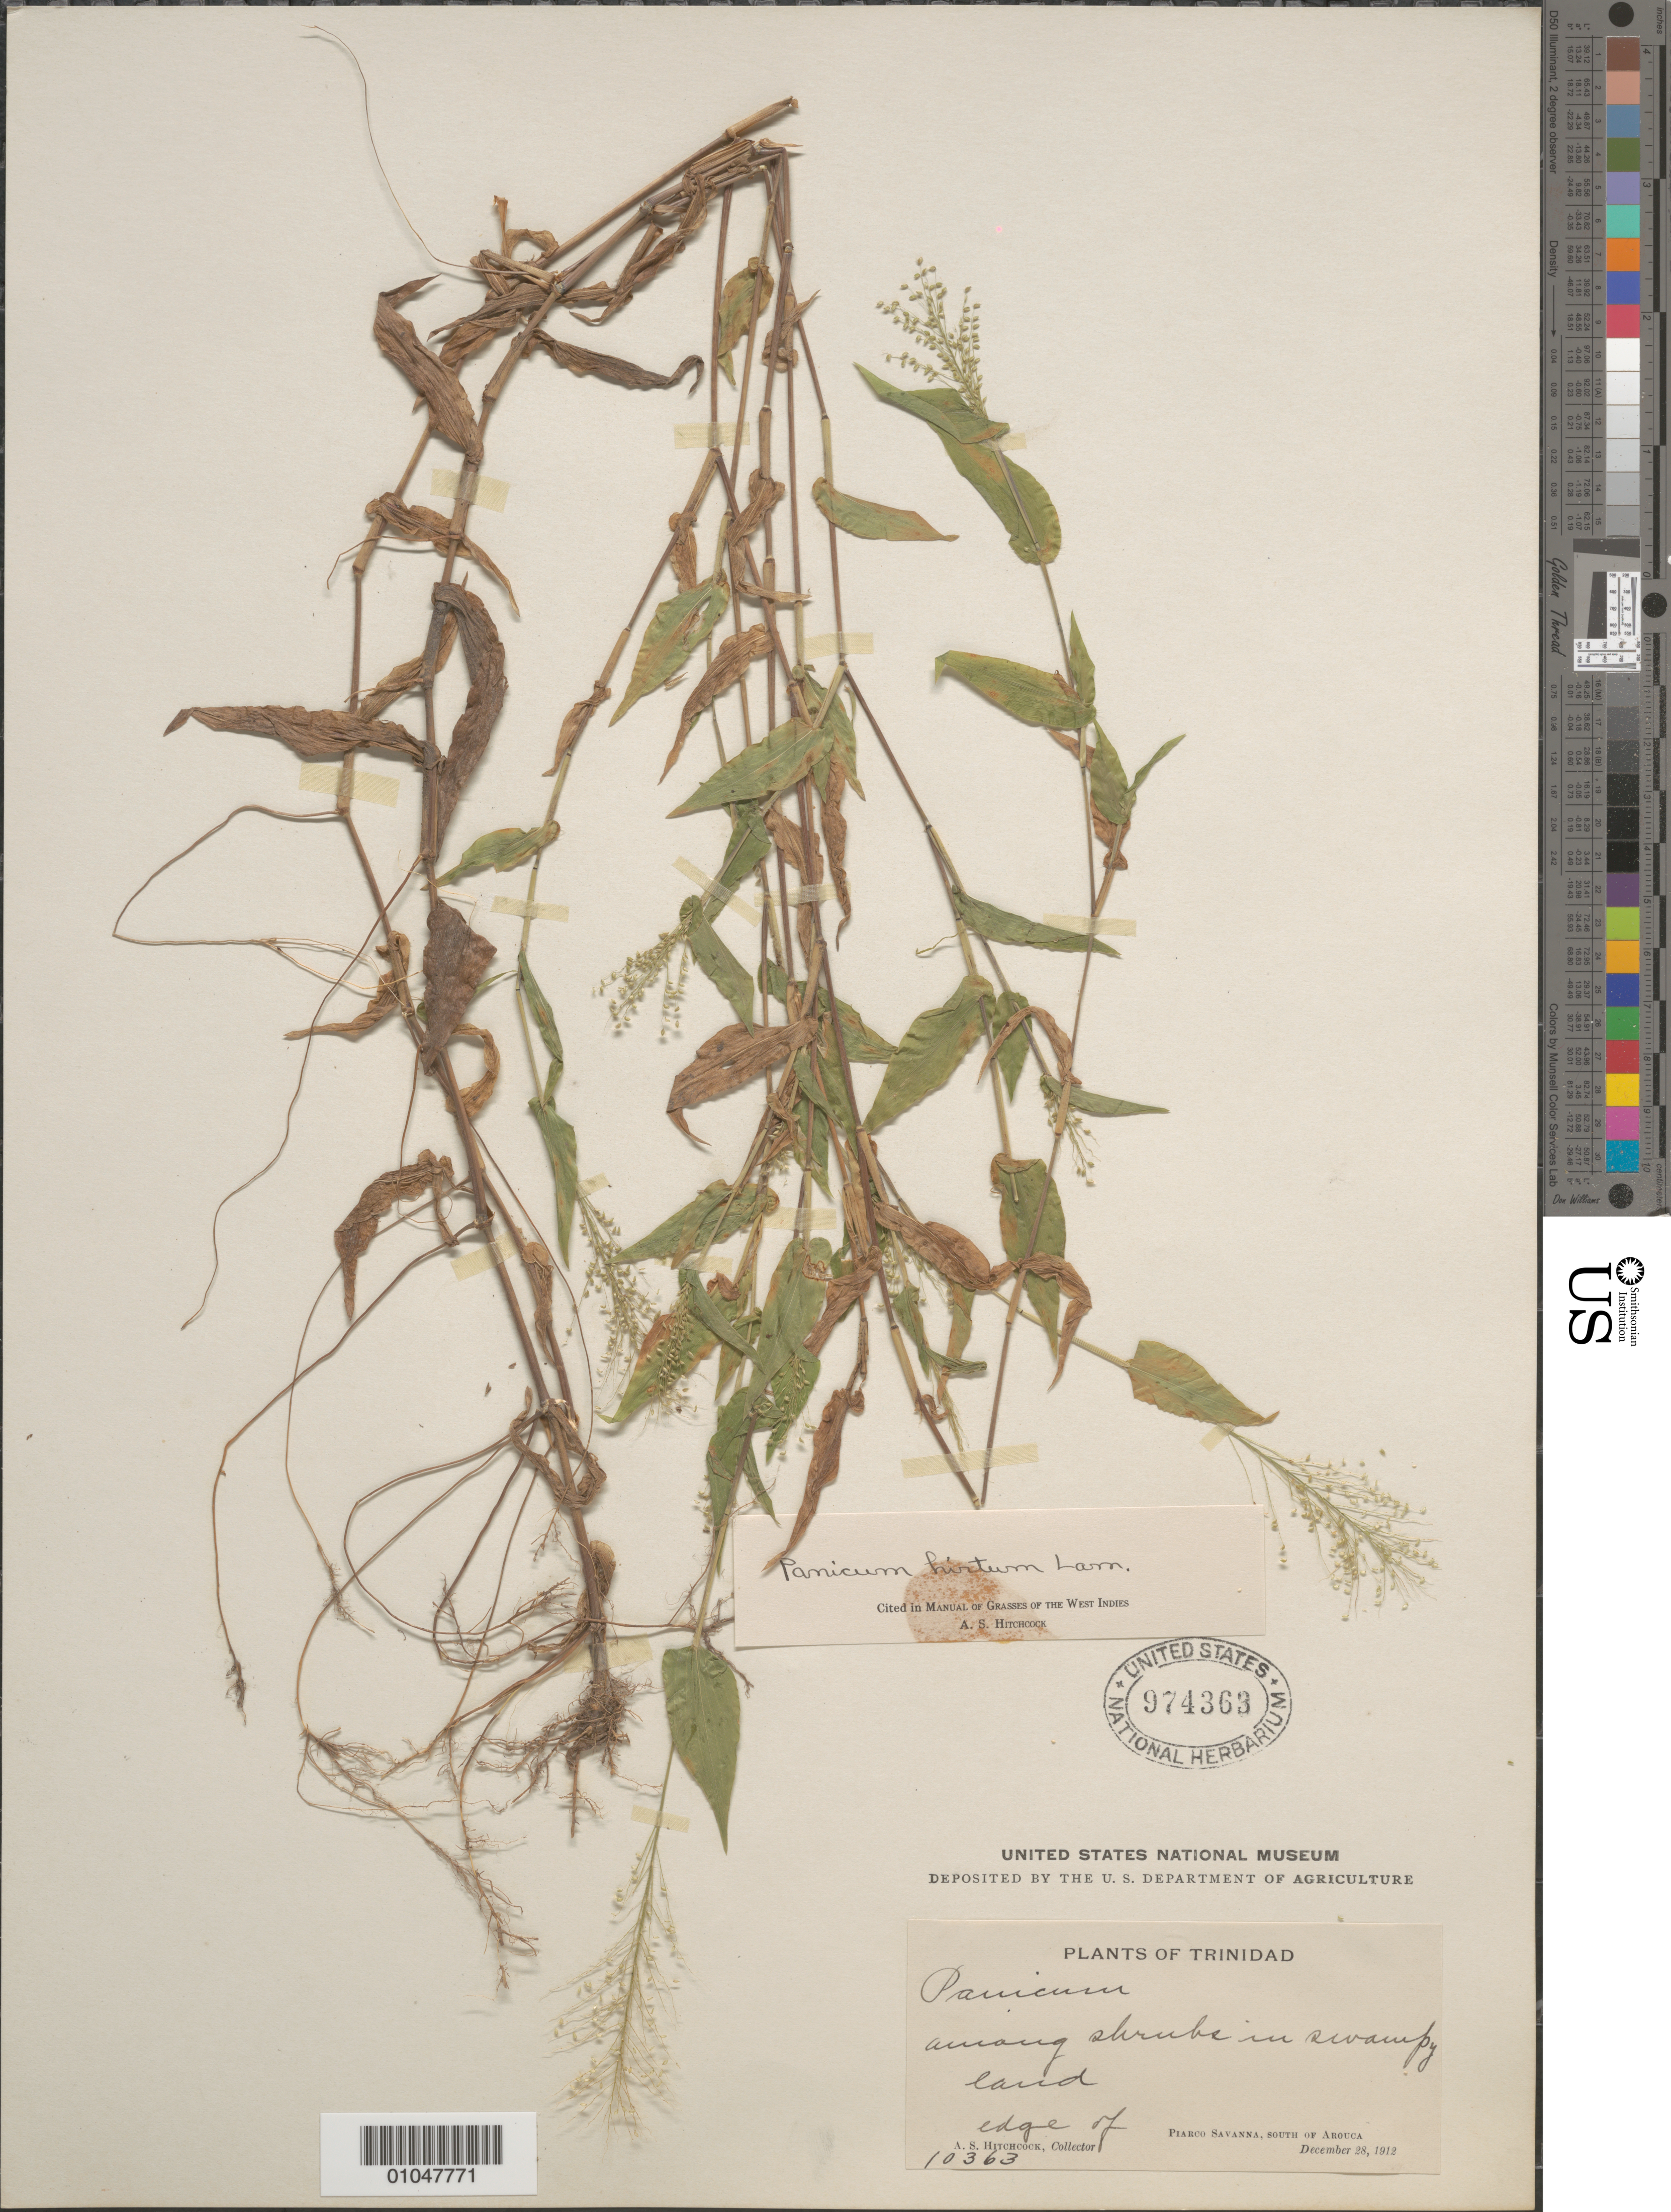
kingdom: Plantae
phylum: Tracheophyta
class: Liliopsida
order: Poales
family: Poaceae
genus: Panicum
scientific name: Panicum hirtum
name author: Lam.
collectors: A. S. Hitchcock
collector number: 10363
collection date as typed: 28 Dec 1912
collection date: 1912-12-28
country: Trinidad and Tobago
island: Trinidad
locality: Piarco Savanna, S of Arouca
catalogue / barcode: US 974363